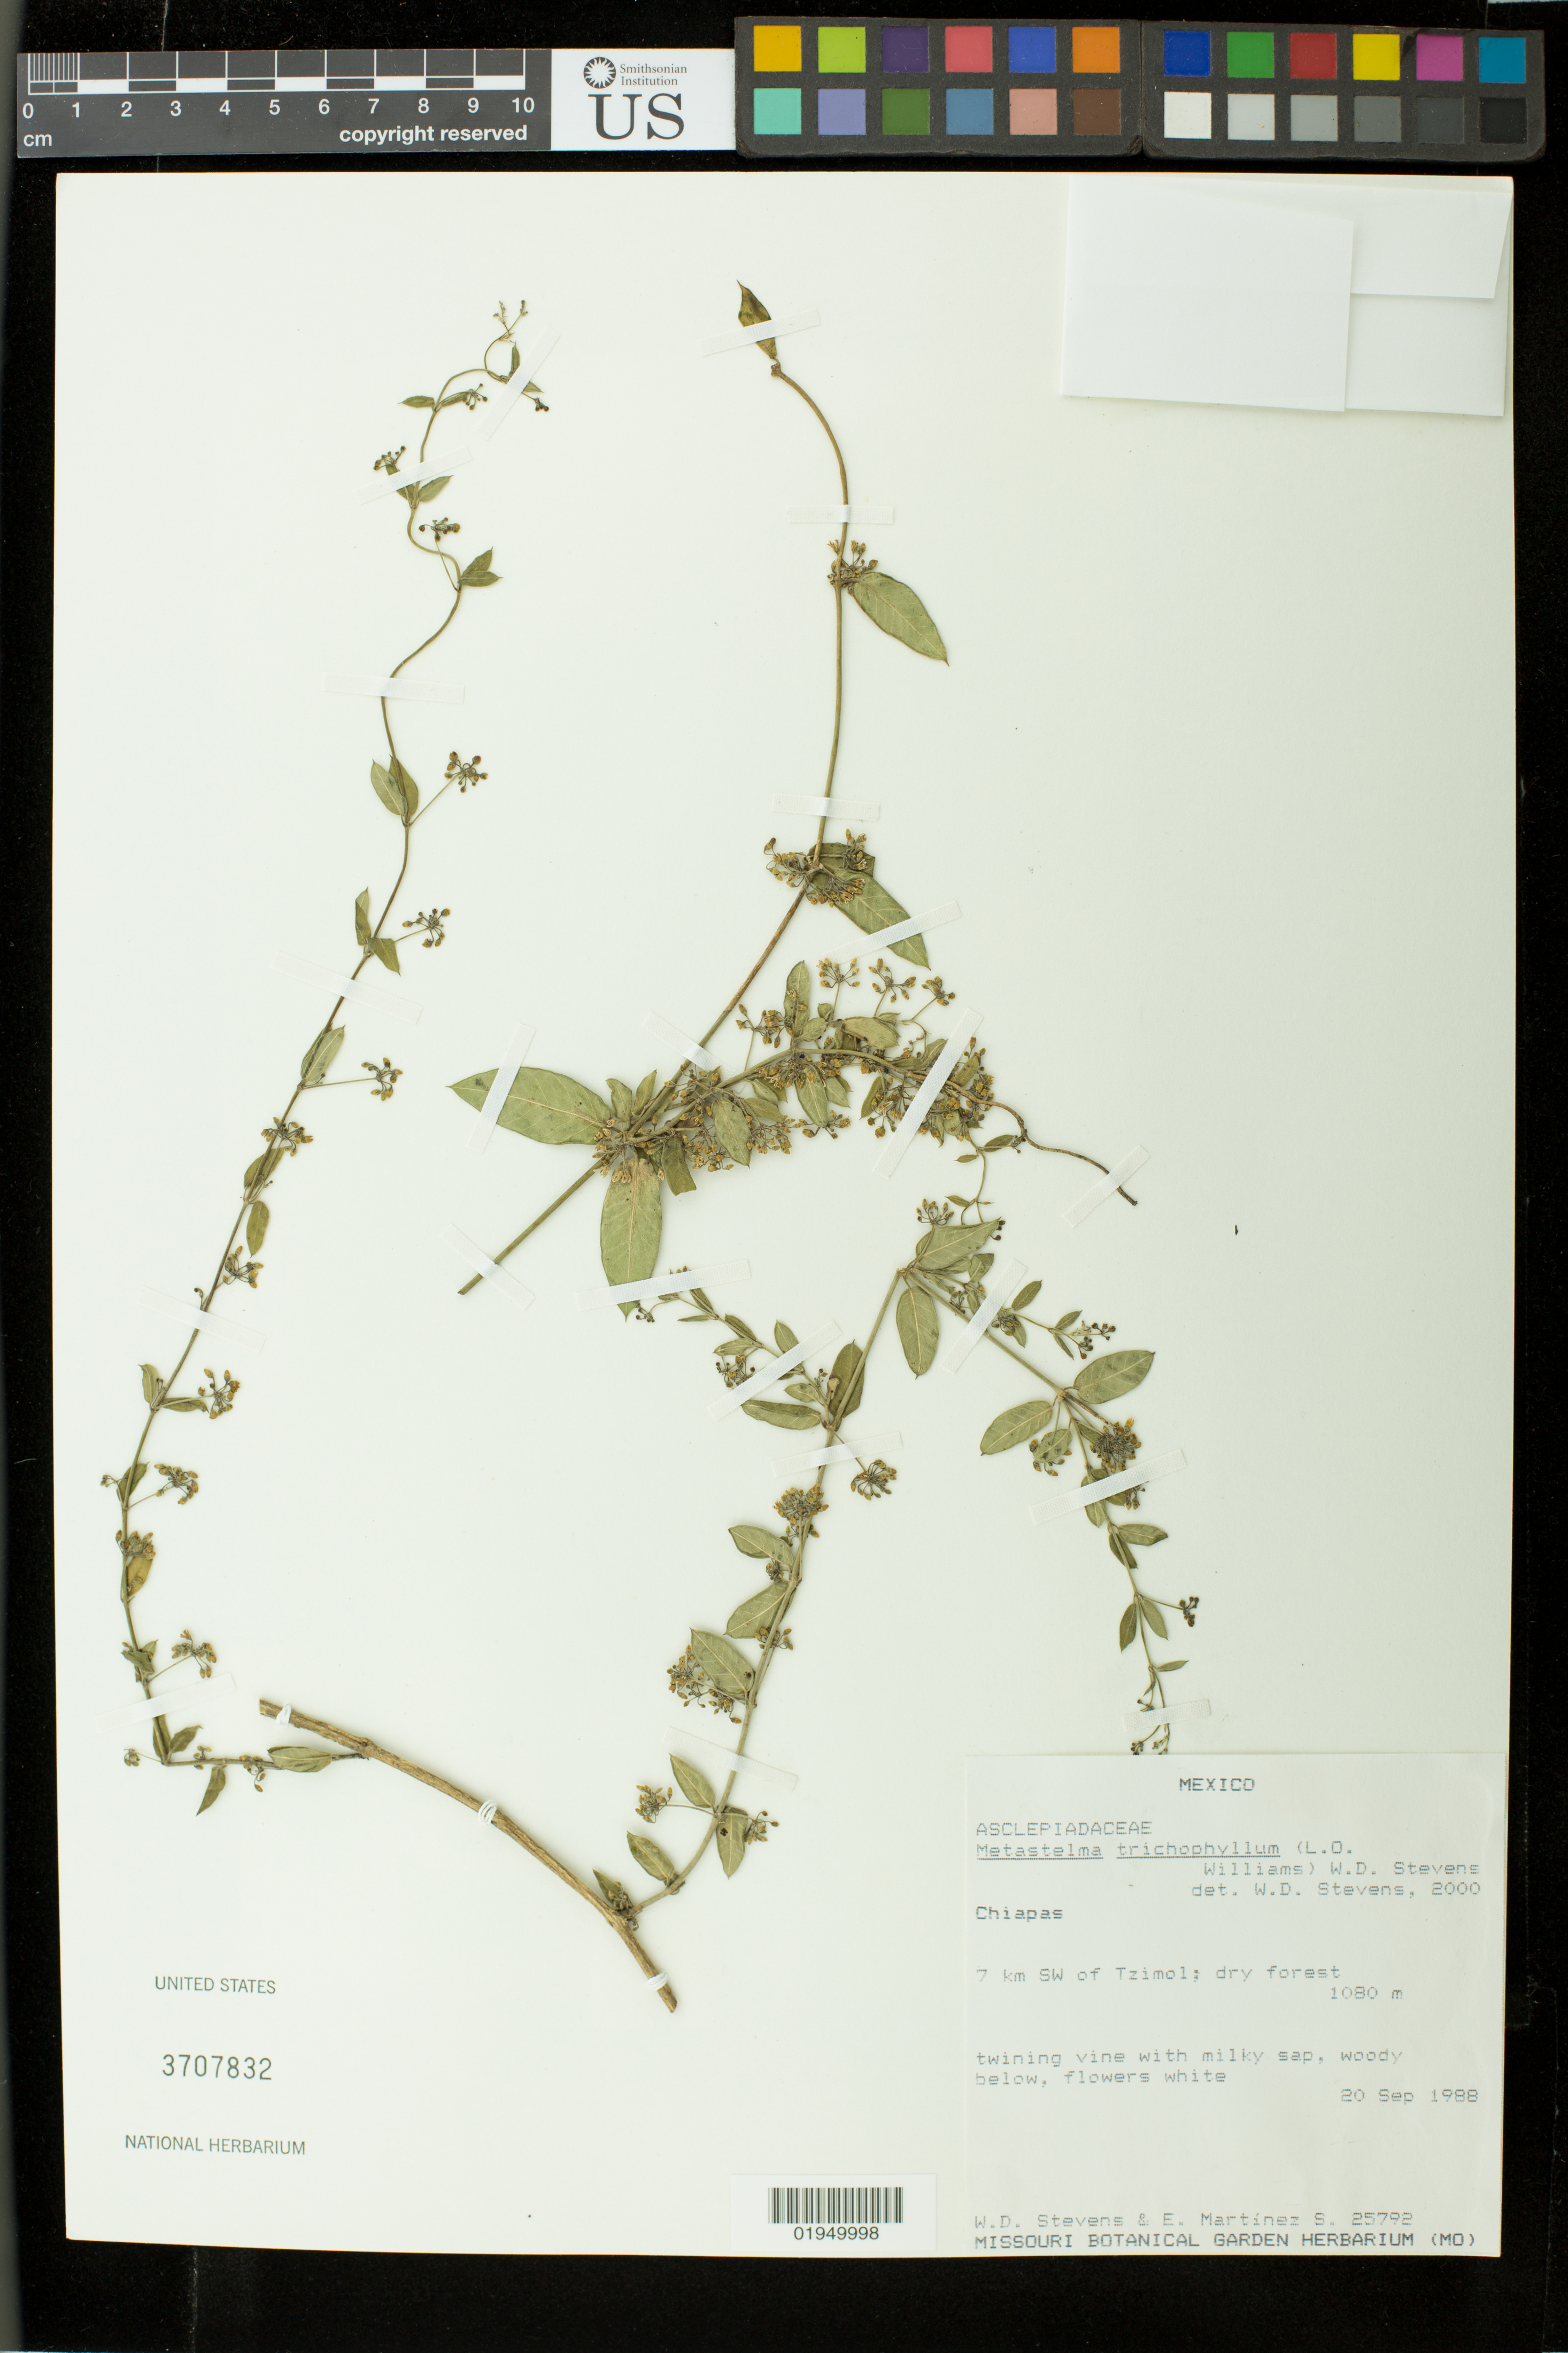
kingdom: Plantae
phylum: Tracheophyta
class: Magnoliopsida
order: Gentianales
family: Apocynaceae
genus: Metastelma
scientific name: Metastelma trichophyllum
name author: (L.O. Williams) W.D. Stevens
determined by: Stevens, W. Douglas, Missouri Botanical Garden (MO)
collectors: W. D. Stevens & E. Martínez S.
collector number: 25792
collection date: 1988-09-20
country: Mexico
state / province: Chiapas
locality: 7 km SW of Tzimol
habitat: Dry forest.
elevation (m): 1080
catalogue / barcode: US 3707832